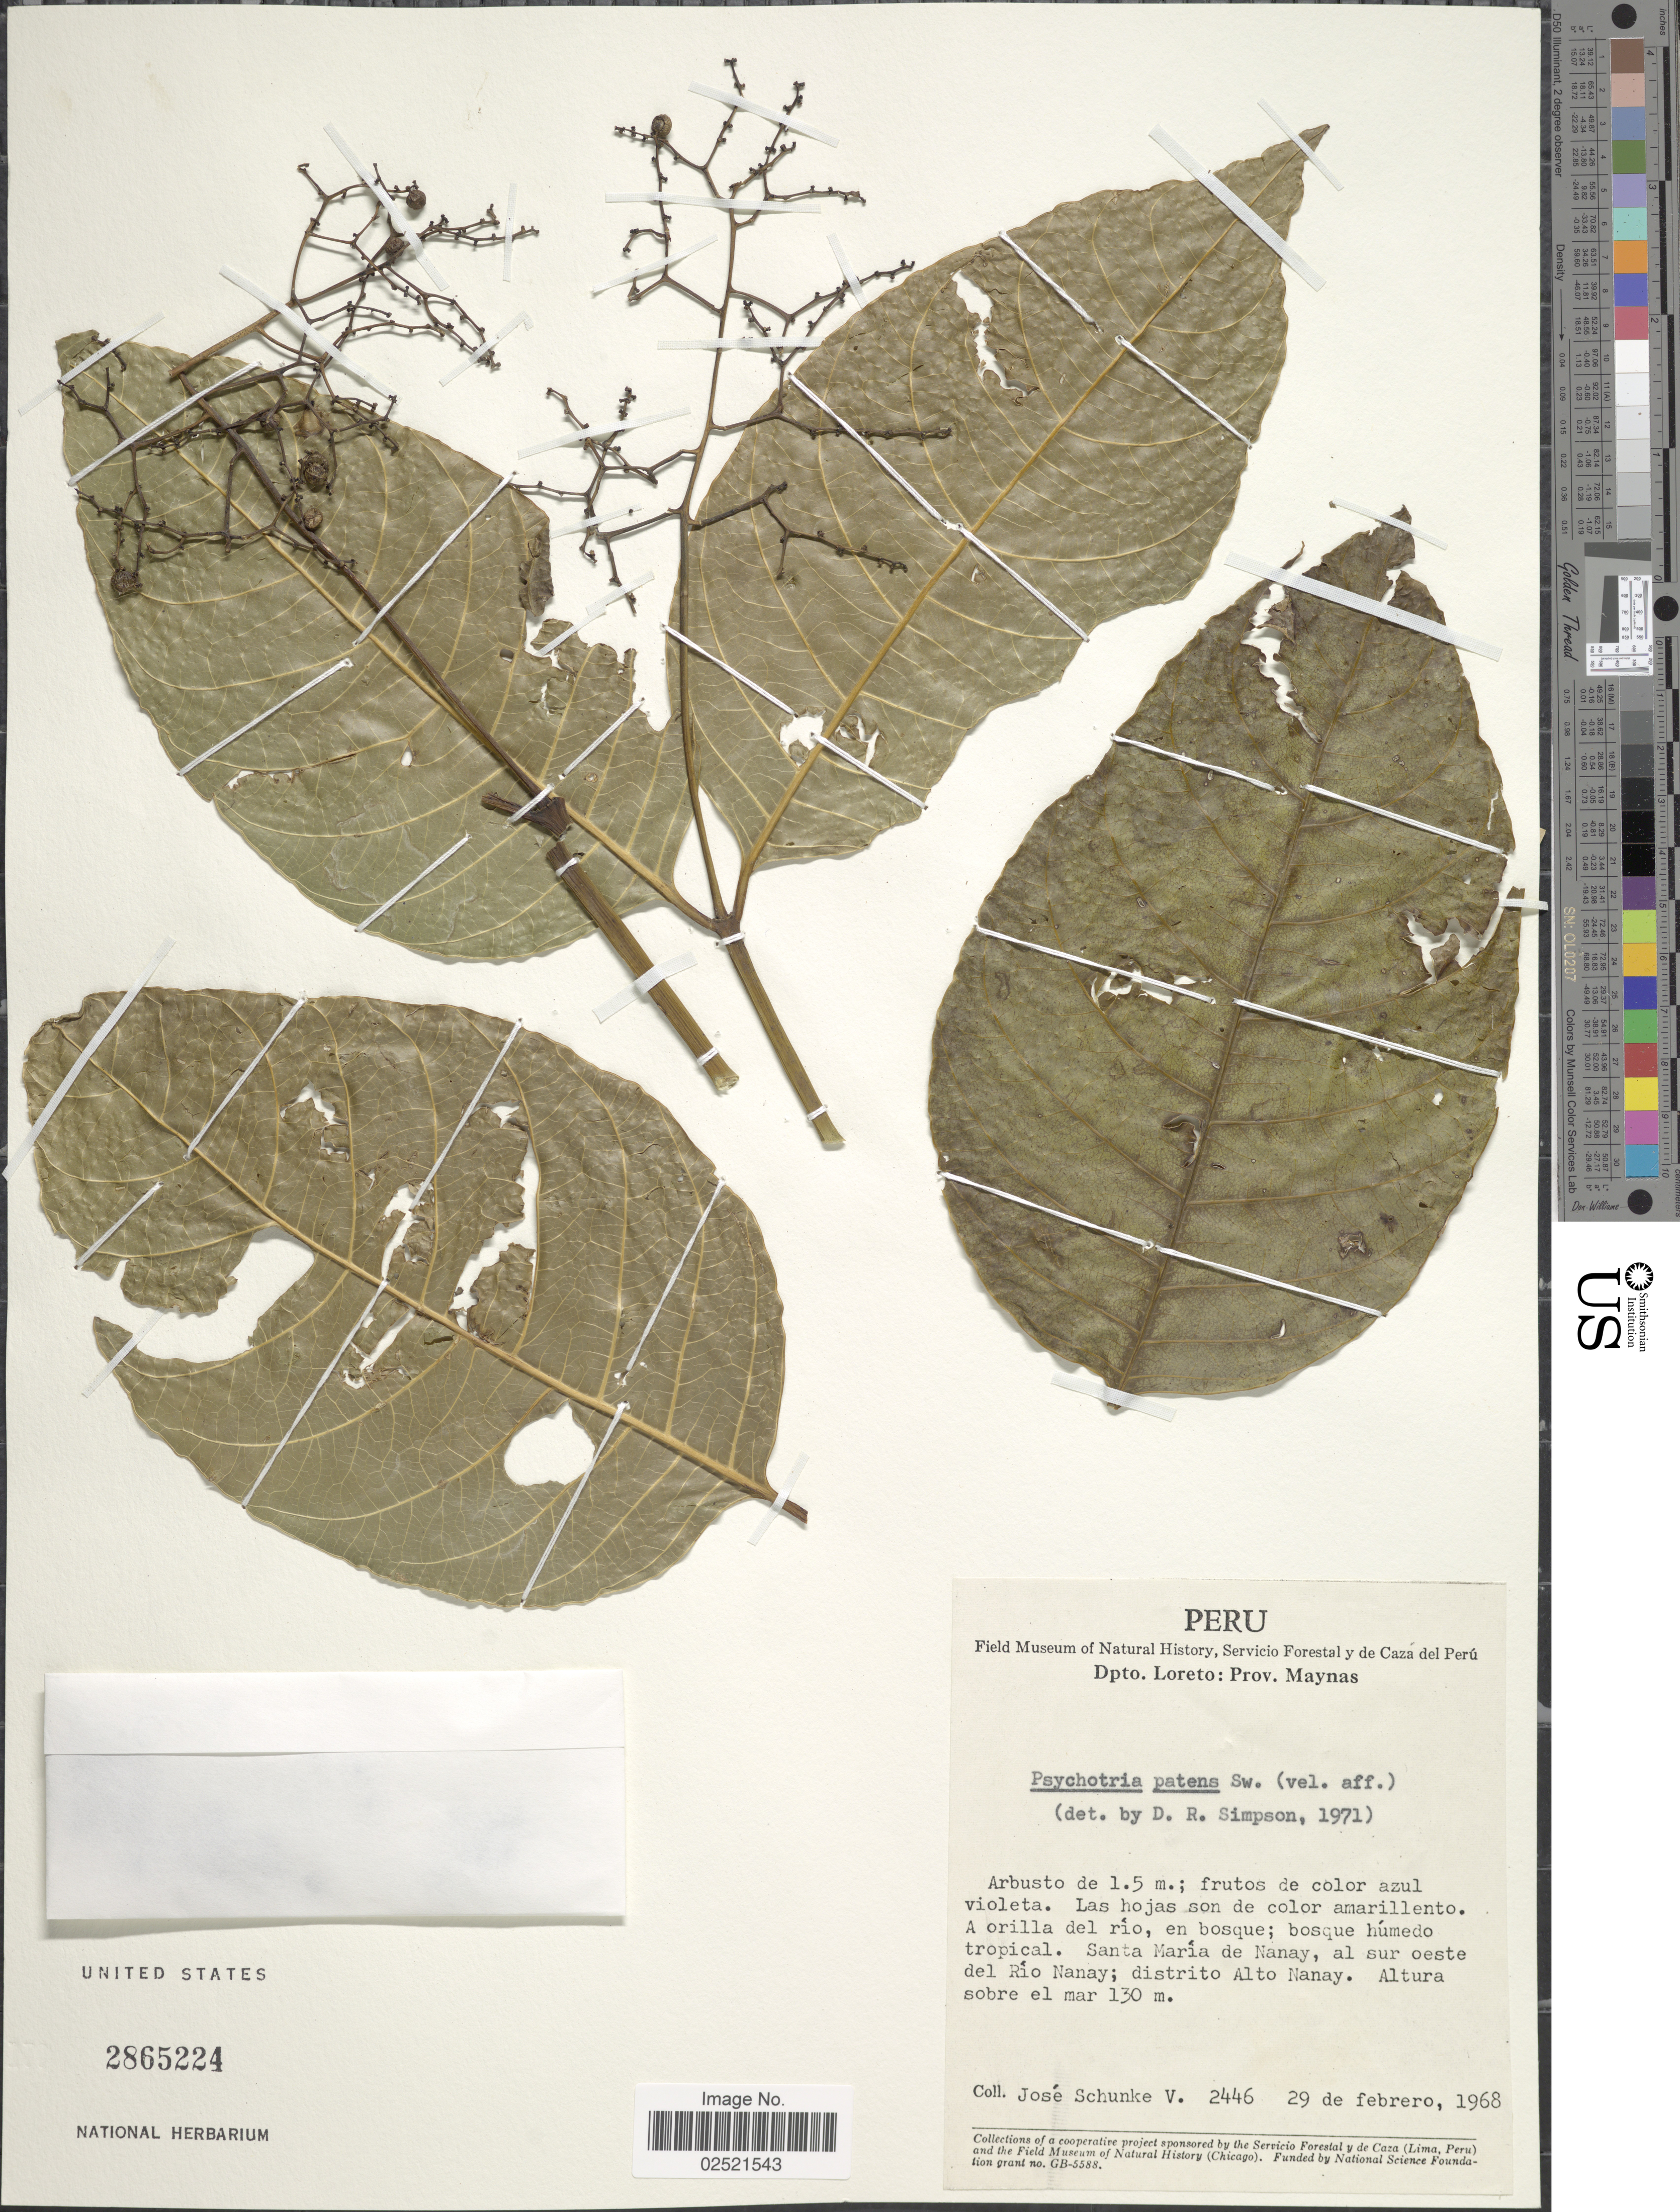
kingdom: Plantae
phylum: Tracheophyta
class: Magnoliopsida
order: Gentianales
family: Rubiaceae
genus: Psychotria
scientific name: Psychotria patens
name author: Sw.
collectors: J. Schunke Vigo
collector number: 2446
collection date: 1968-02-29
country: Peru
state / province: Loreto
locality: Prov. Maynas, Santa Maria de Nanay, al sur oeste del Rio Nanay; distrito Alto Nanay.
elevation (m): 130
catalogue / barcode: US 2865224